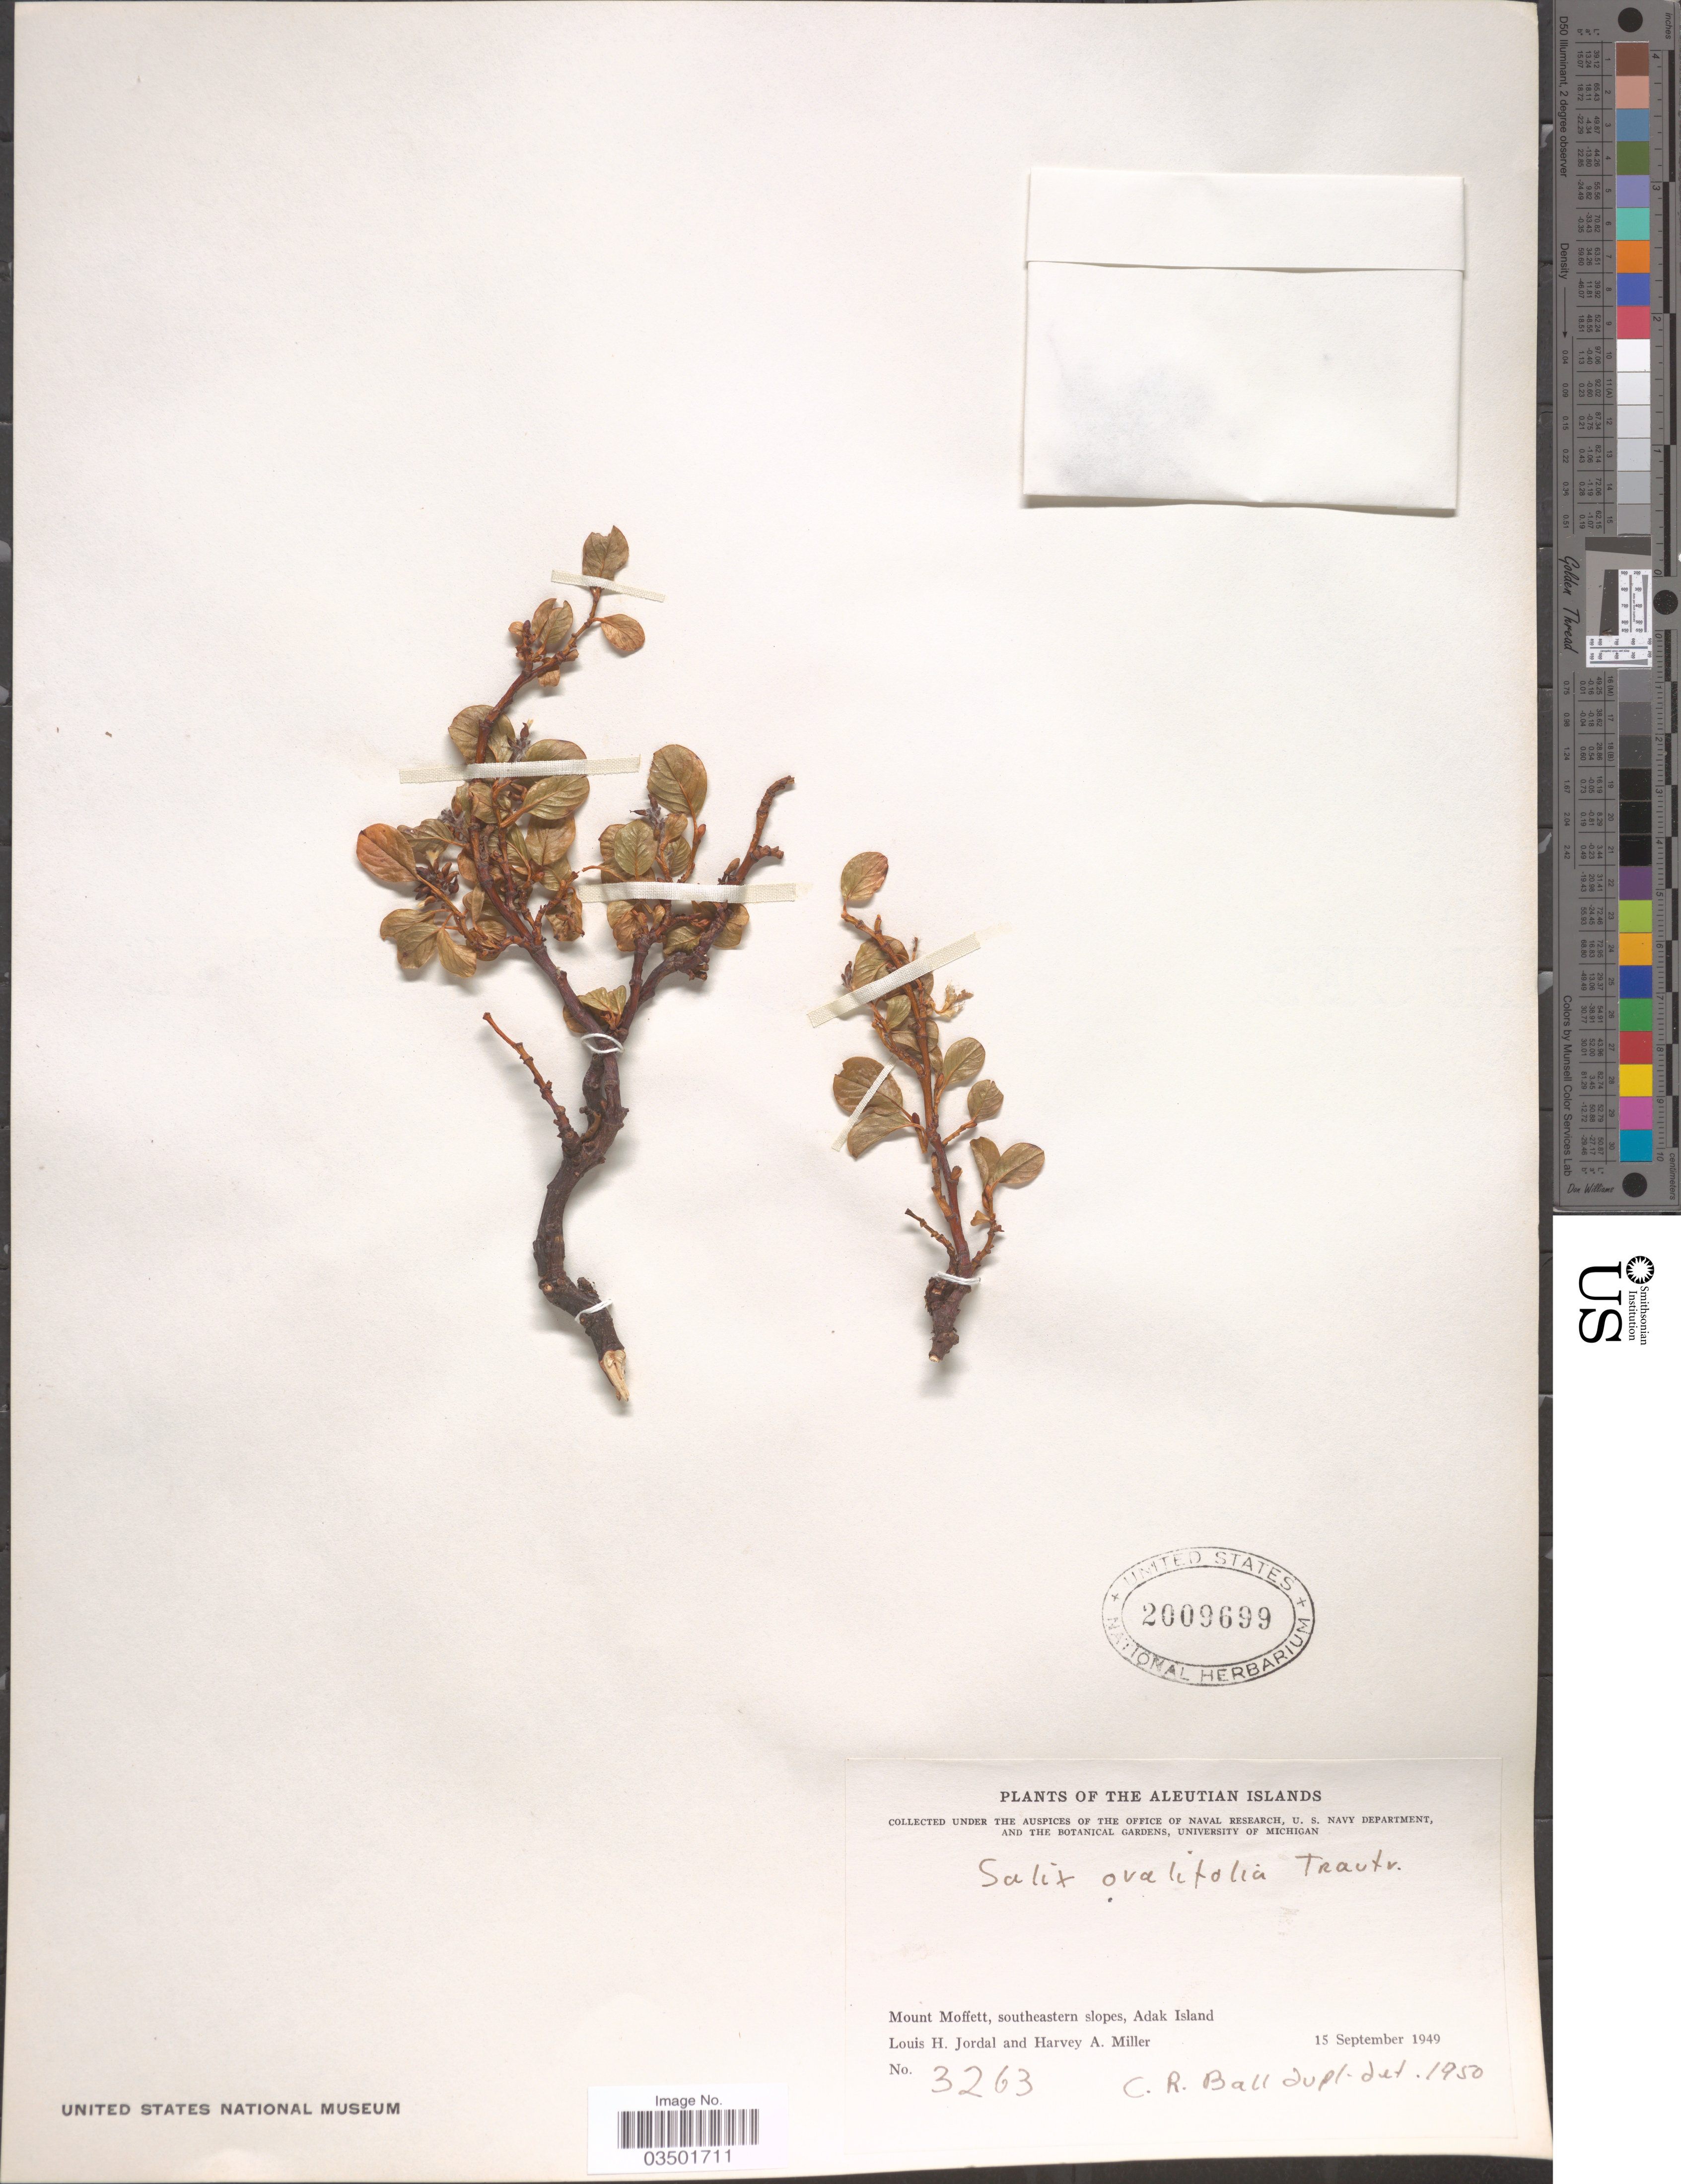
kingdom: Plantae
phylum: Tracheophyta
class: Magnoliopsida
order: Malpighiales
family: Salicaceae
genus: Salix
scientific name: Salix ovalifolia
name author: Trautv.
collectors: L. Jordal & H. A. Miller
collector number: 3263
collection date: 1949-09-15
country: United States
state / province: Alaska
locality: The Aleutian Islands. Mount Moffett, southeastern slopes, Adak Island.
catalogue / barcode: US 2009699